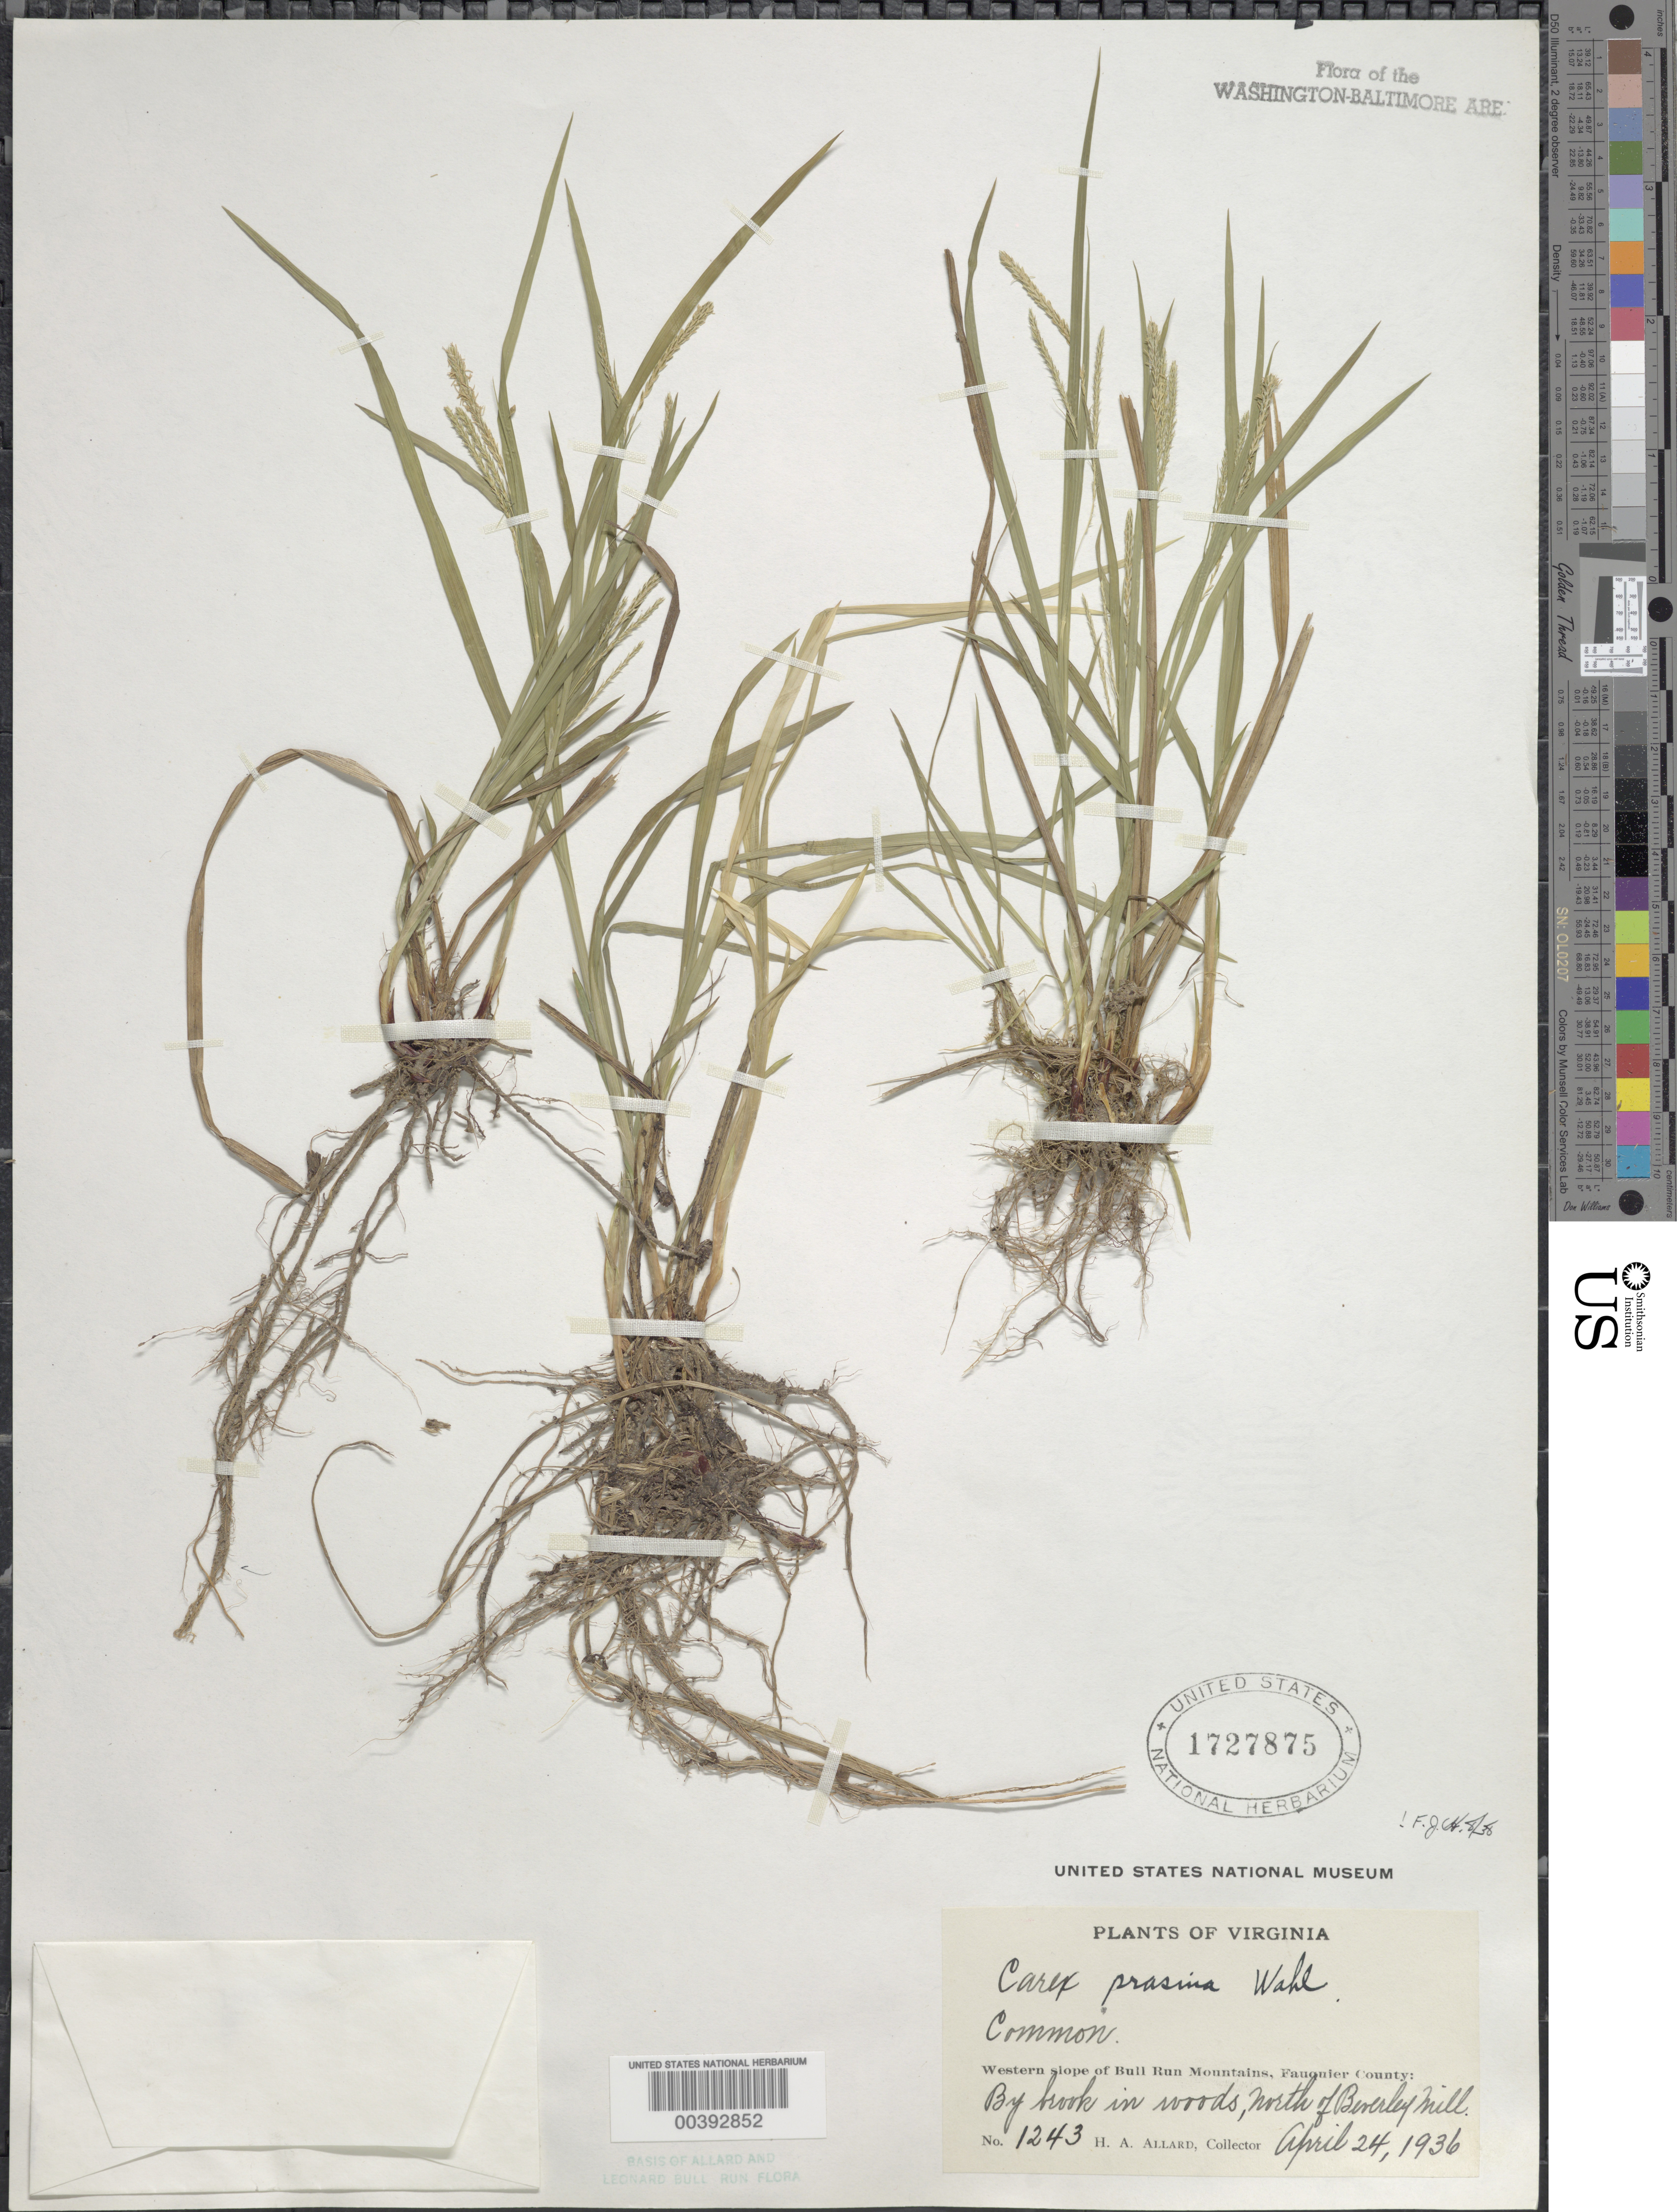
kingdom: Plantae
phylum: Tracheophyta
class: Liliopsida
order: Poales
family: Cyperaceae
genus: Carex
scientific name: Carex prasina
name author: Wahlenb.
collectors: H. A. Allard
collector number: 1243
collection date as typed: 24 Apr 1936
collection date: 1936-04-24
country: United States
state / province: Virginia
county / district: Fauquier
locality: N of Beverley Mill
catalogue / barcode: US 1727875